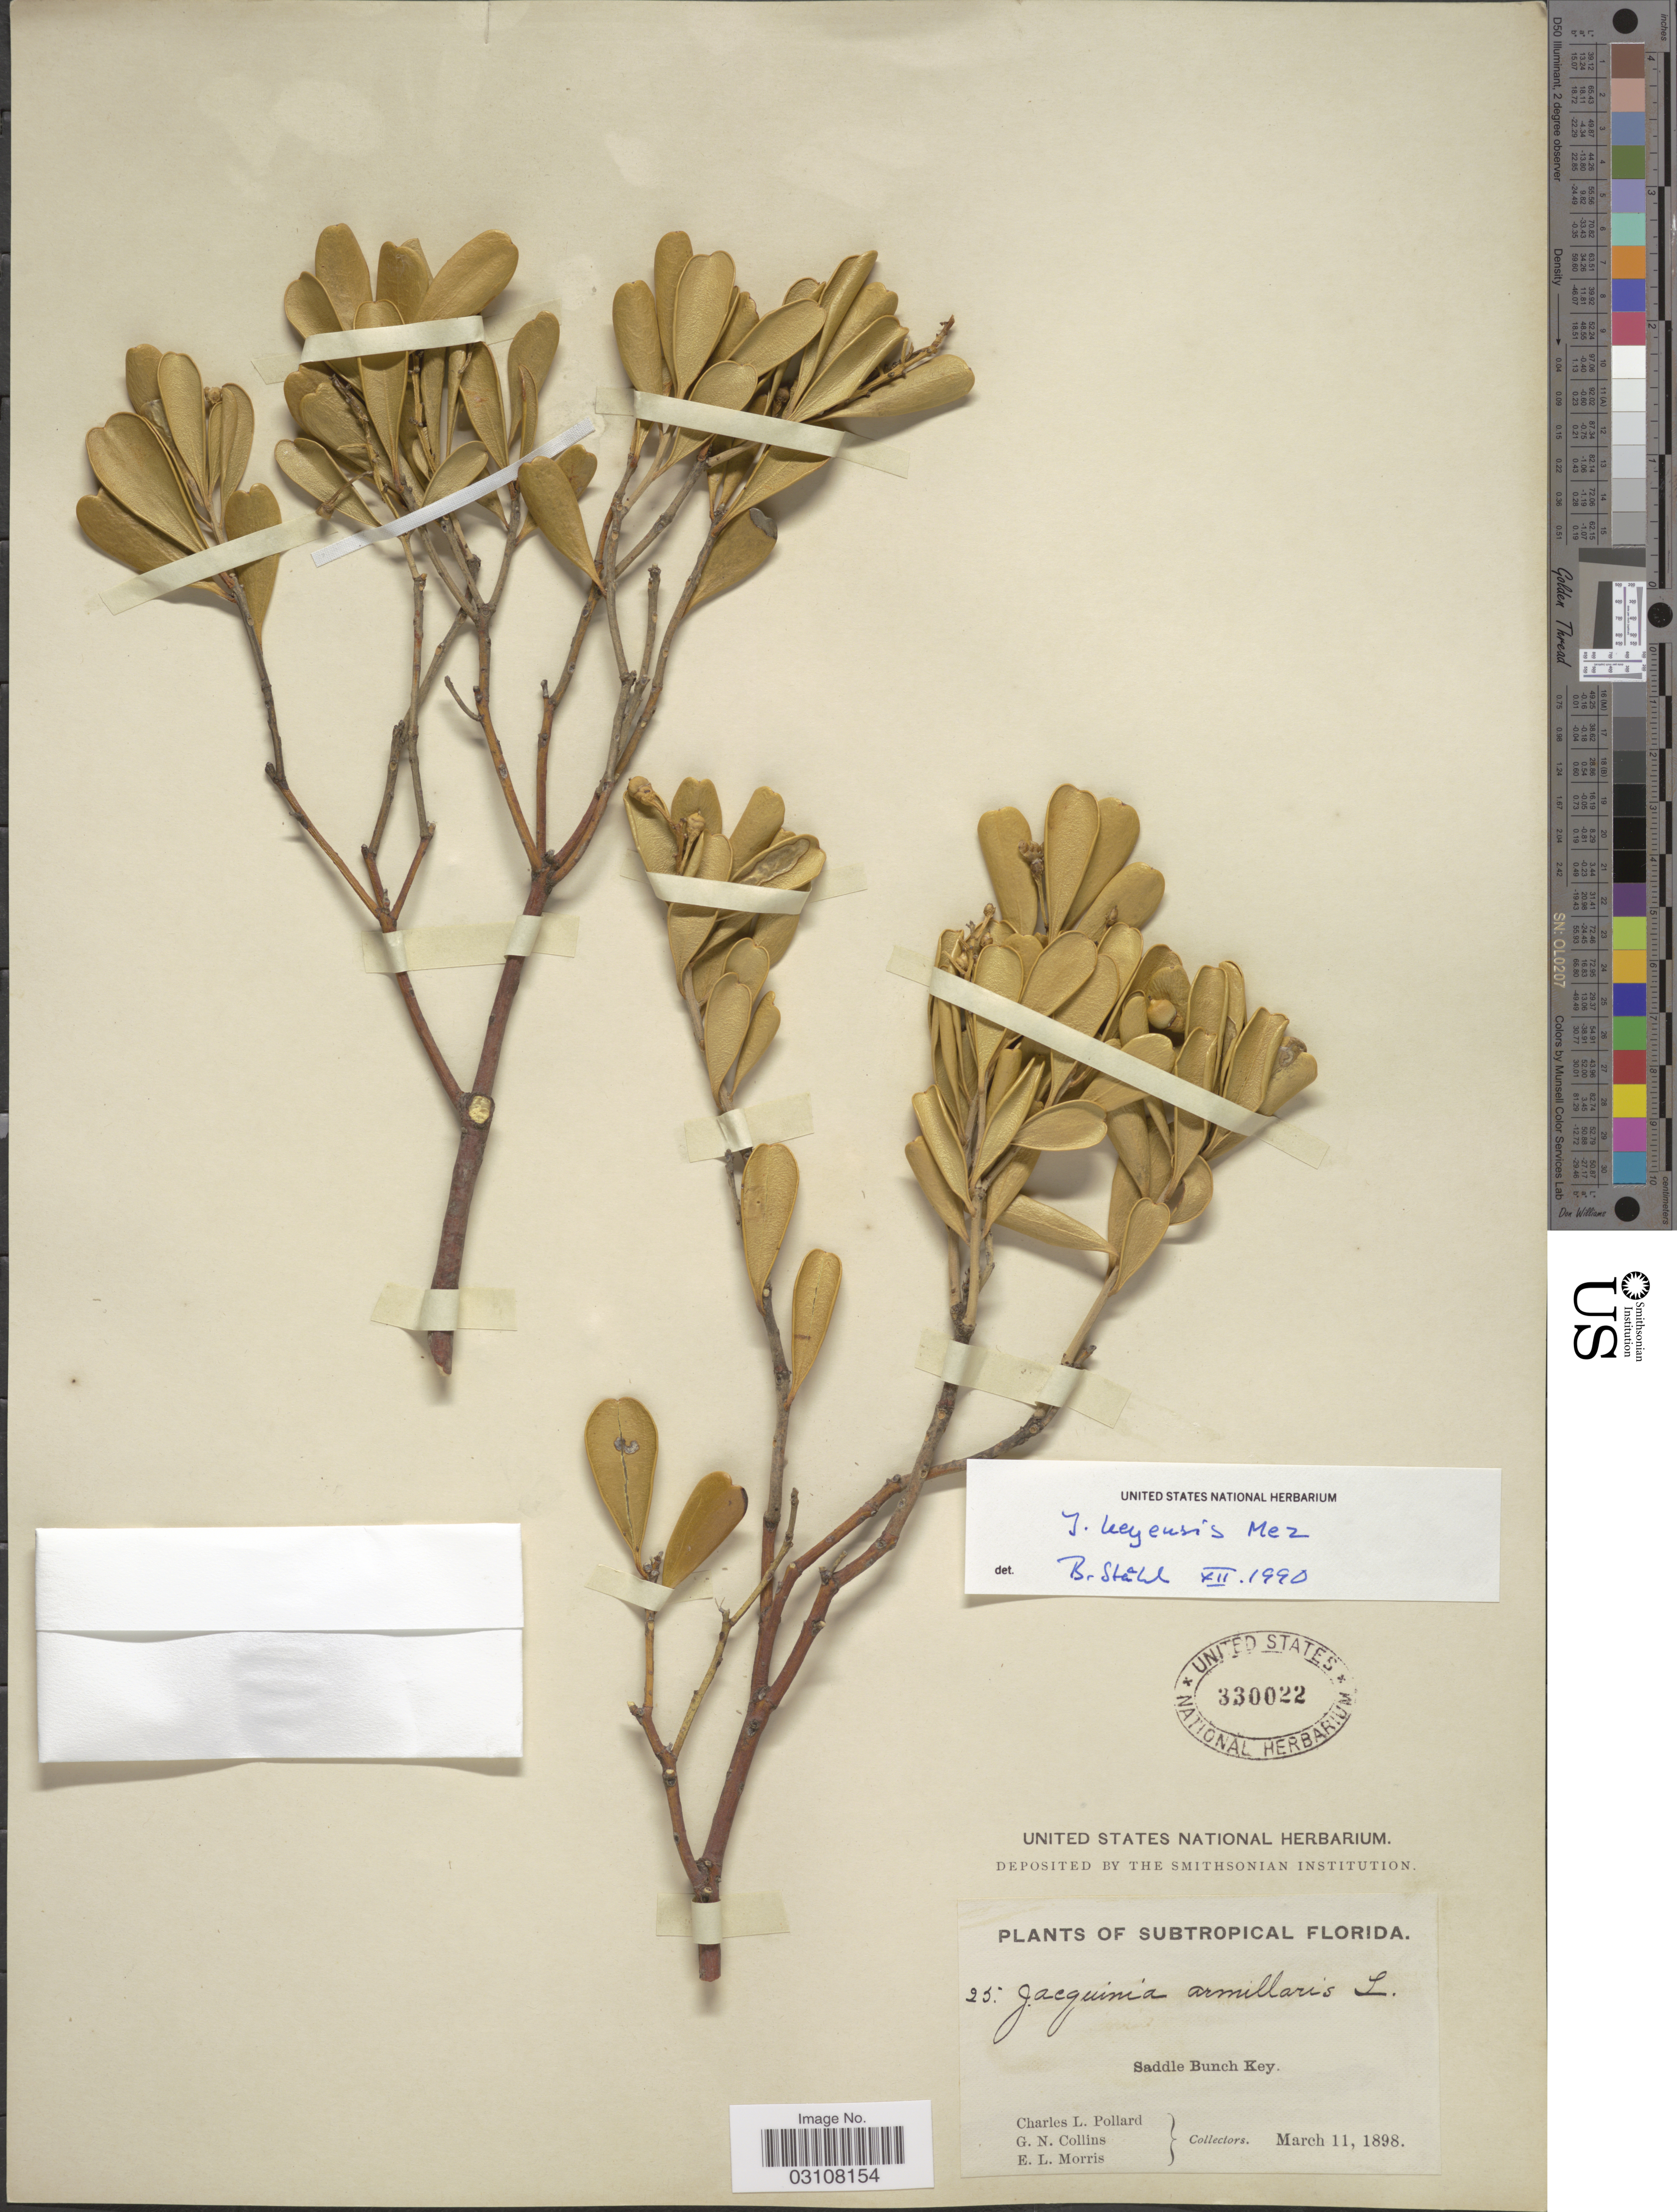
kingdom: Plantae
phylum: Tracheophyta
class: Magnoliopsida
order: Ericales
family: Primulaceae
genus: Jacquinia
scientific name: Jacquinia keyensis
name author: Mez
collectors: C. L. Pollard, G. Collins & E. Morris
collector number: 25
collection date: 1898-03-11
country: United States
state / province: Florida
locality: Subtropical Florida. Saddle Bunch Key.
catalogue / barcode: US 330022